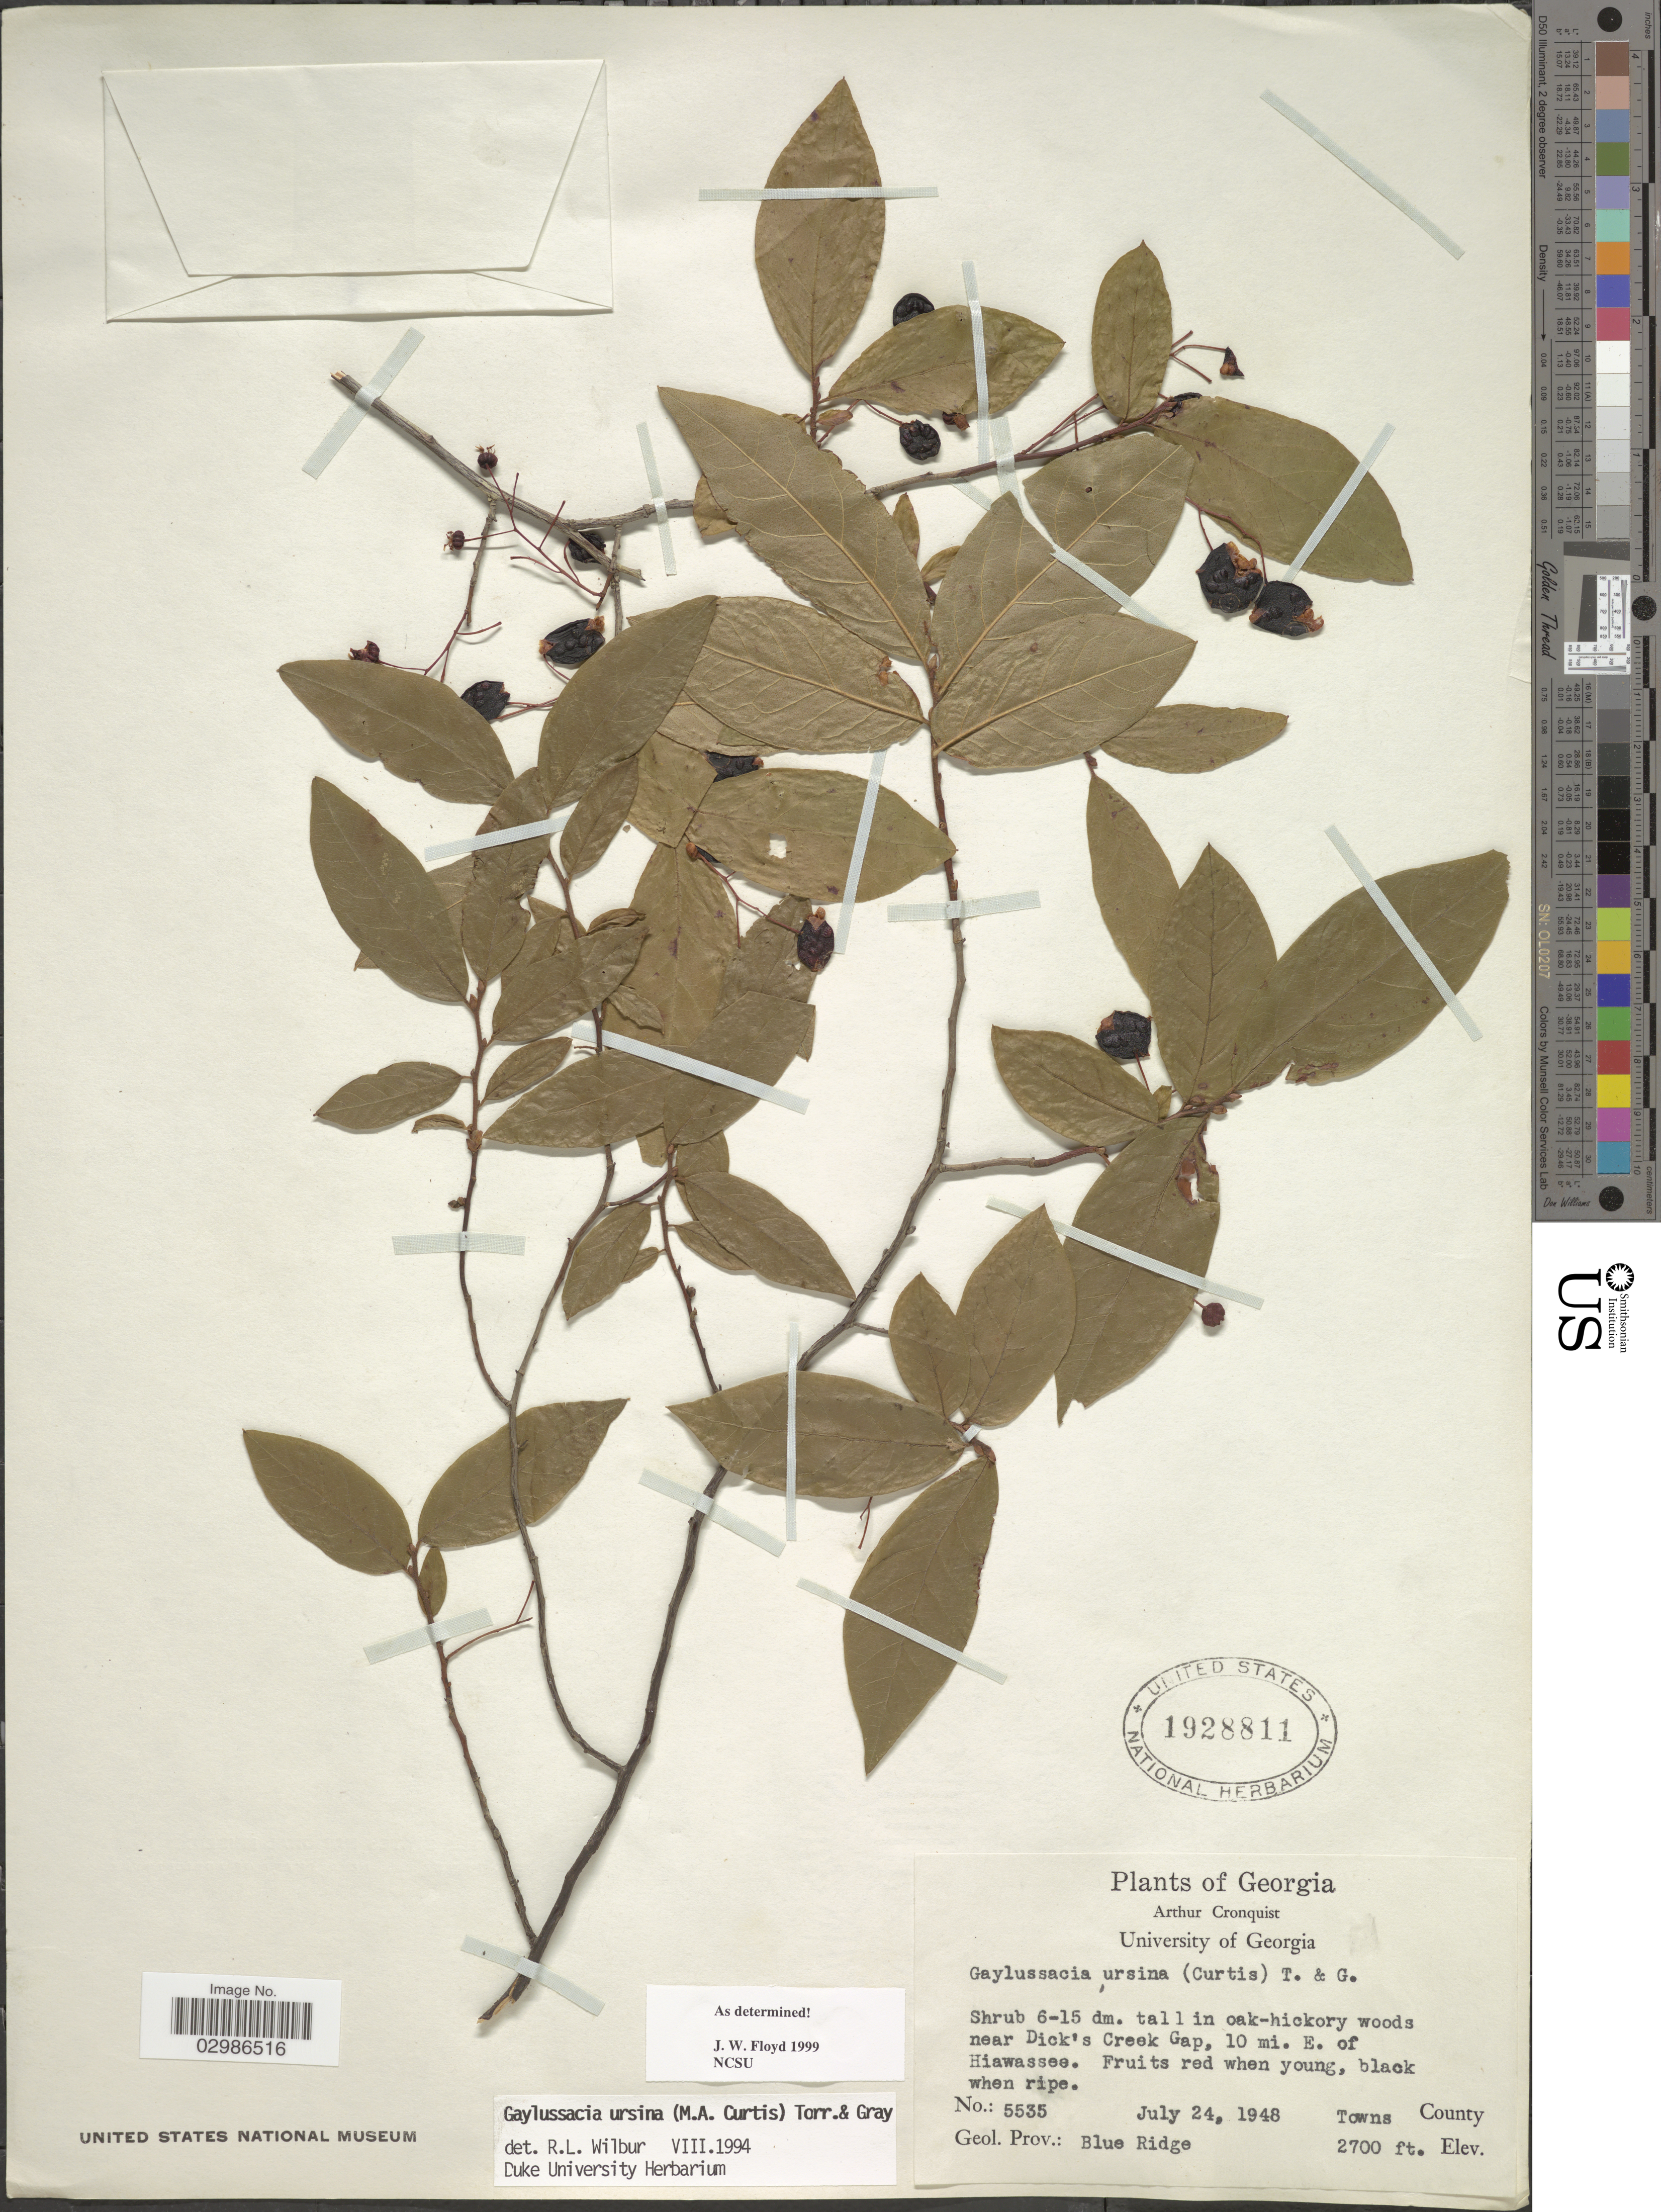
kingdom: Plantae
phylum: Tracheophyta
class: Magnoliopsida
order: Ericales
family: Ericaceae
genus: Gaylussacia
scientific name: Gaylussacia ursina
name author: (M.A. Curtis) Torr. & A. Gray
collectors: A. Cronquist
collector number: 5535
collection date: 1948-07-24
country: United States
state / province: Georgia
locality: Near Dick's Creek Gap, 10 mi. E. of Hiawassee. Towns County. Geol. Prov.: Blue Ridge.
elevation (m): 823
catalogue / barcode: US 1928811